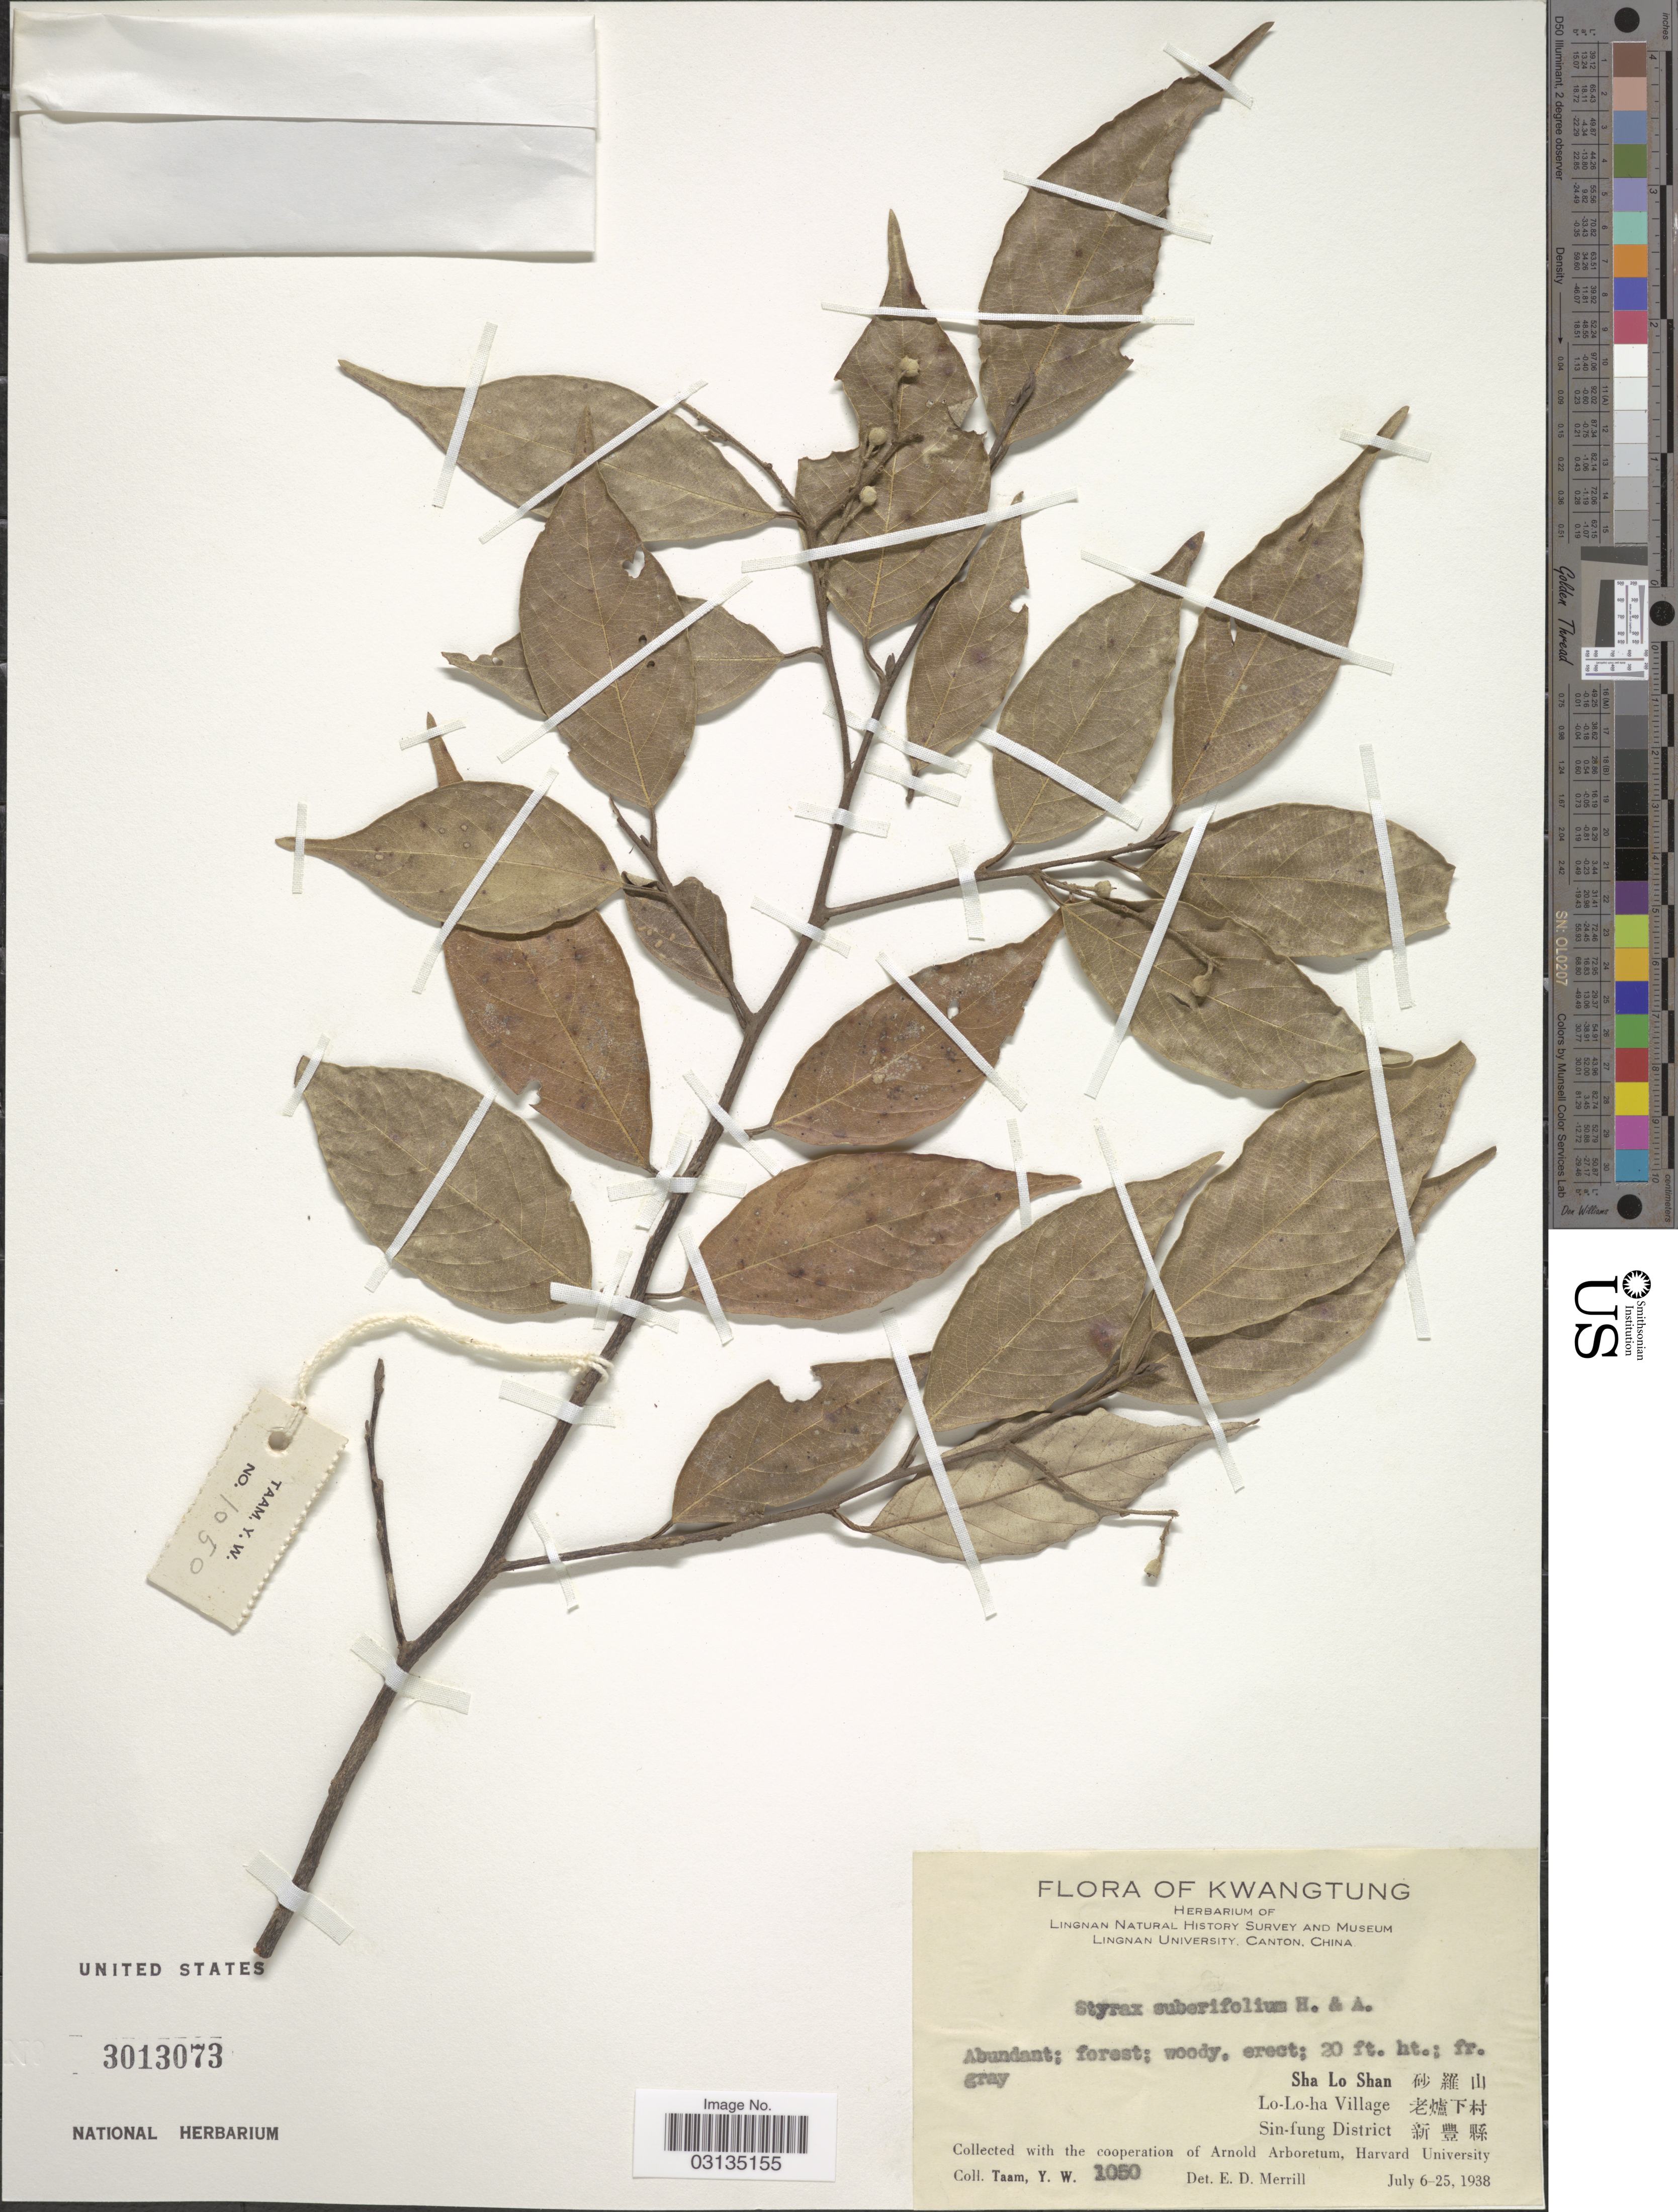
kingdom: Plantae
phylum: Tracheophyta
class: Magnoliopsida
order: Ericales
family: Styracaceae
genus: Styrax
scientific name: Styrax suberifolius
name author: Hook. & Arn.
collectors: Y. W. Taam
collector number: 1050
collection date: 1938-07-06/1938-07-25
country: China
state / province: Guangdong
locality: Kwangtung, Sha Lo Shan, Lo-Lo-ha Village, Sin-fung District.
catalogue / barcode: US 3013073